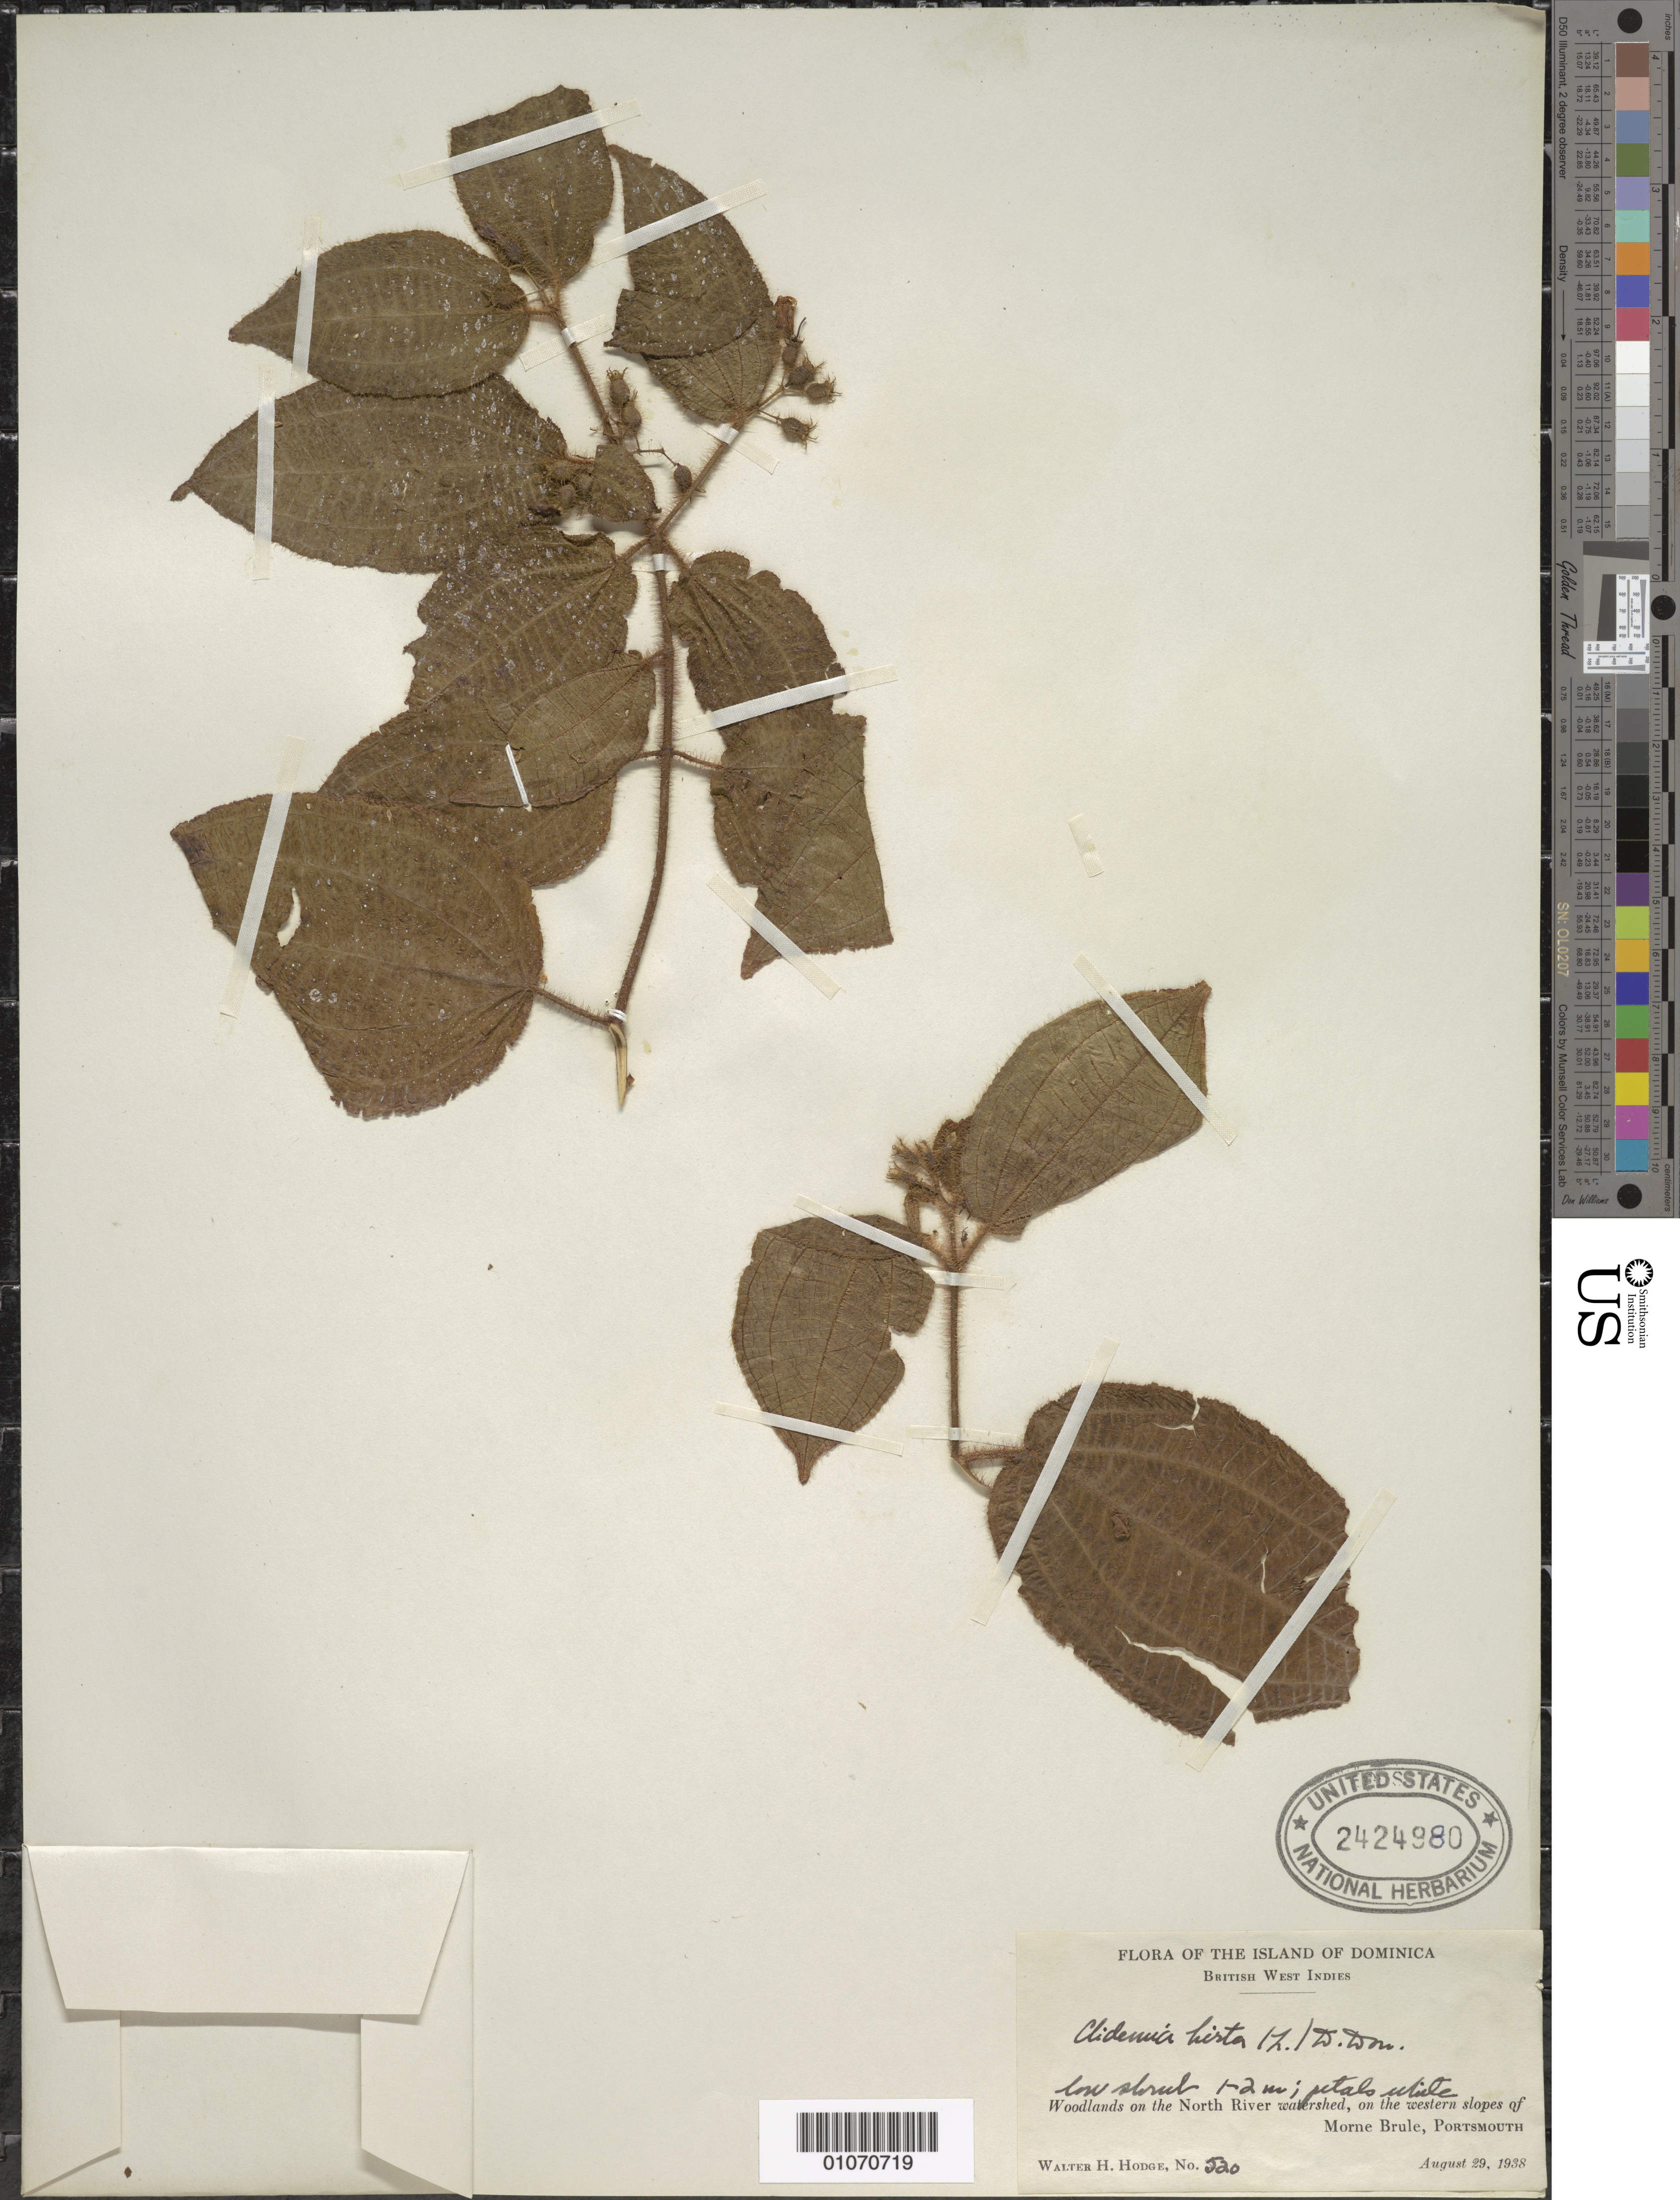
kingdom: Plantae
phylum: Tracheophyta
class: Magnoliopsida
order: Myrtales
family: Melastomataceae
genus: Clidemia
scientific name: Clidemia hirta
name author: (L.) D. Don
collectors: W. Hodge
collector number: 520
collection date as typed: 29 Aug 1938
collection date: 1938-08-29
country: Dominica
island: Dominica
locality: Portsmouth, Morne Brule, western slopes, on the North River watershed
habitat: Woodlands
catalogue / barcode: US 2424980